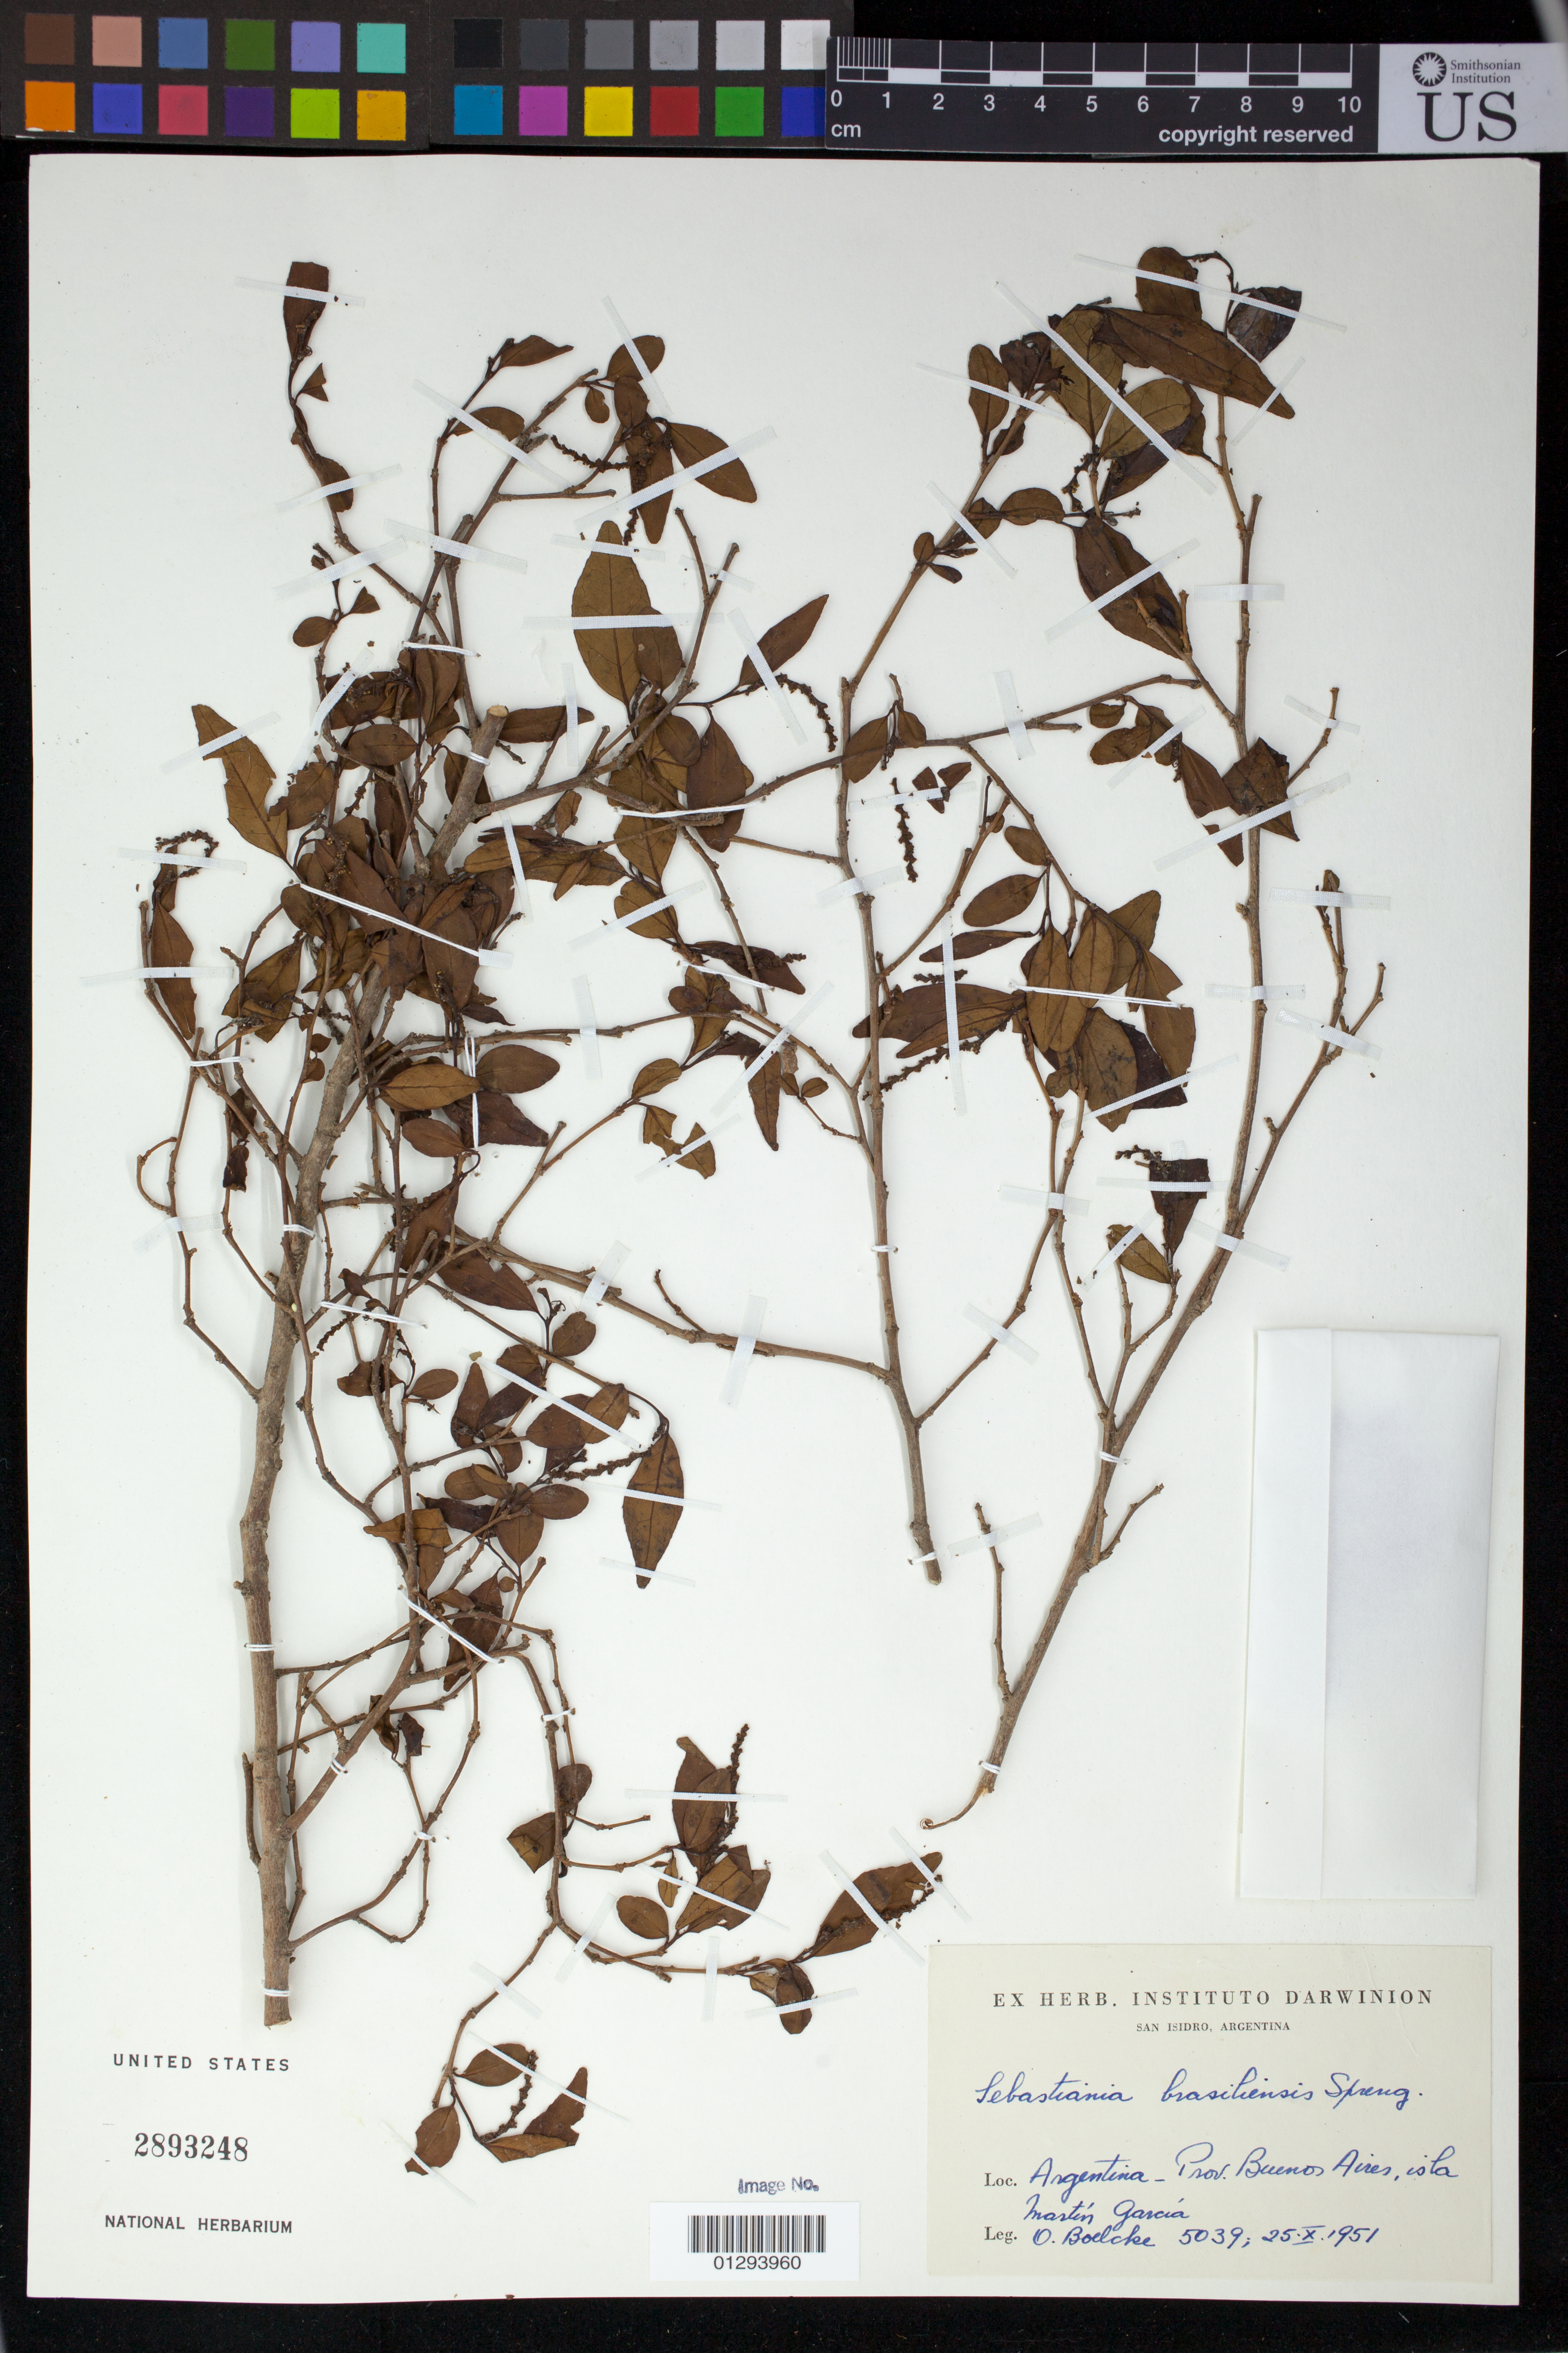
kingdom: Plantae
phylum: Tracheophyta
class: Magnoliopsida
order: Malpighiales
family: Euphorbiaceae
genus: Sebastiania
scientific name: Sebastiania brasiliensis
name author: Spreng.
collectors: O. Boelcke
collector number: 5039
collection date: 1951-10-25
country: Argentina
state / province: Buenos Aires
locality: Isla Martin Garcia. San Isidro.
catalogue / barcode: US 2893248